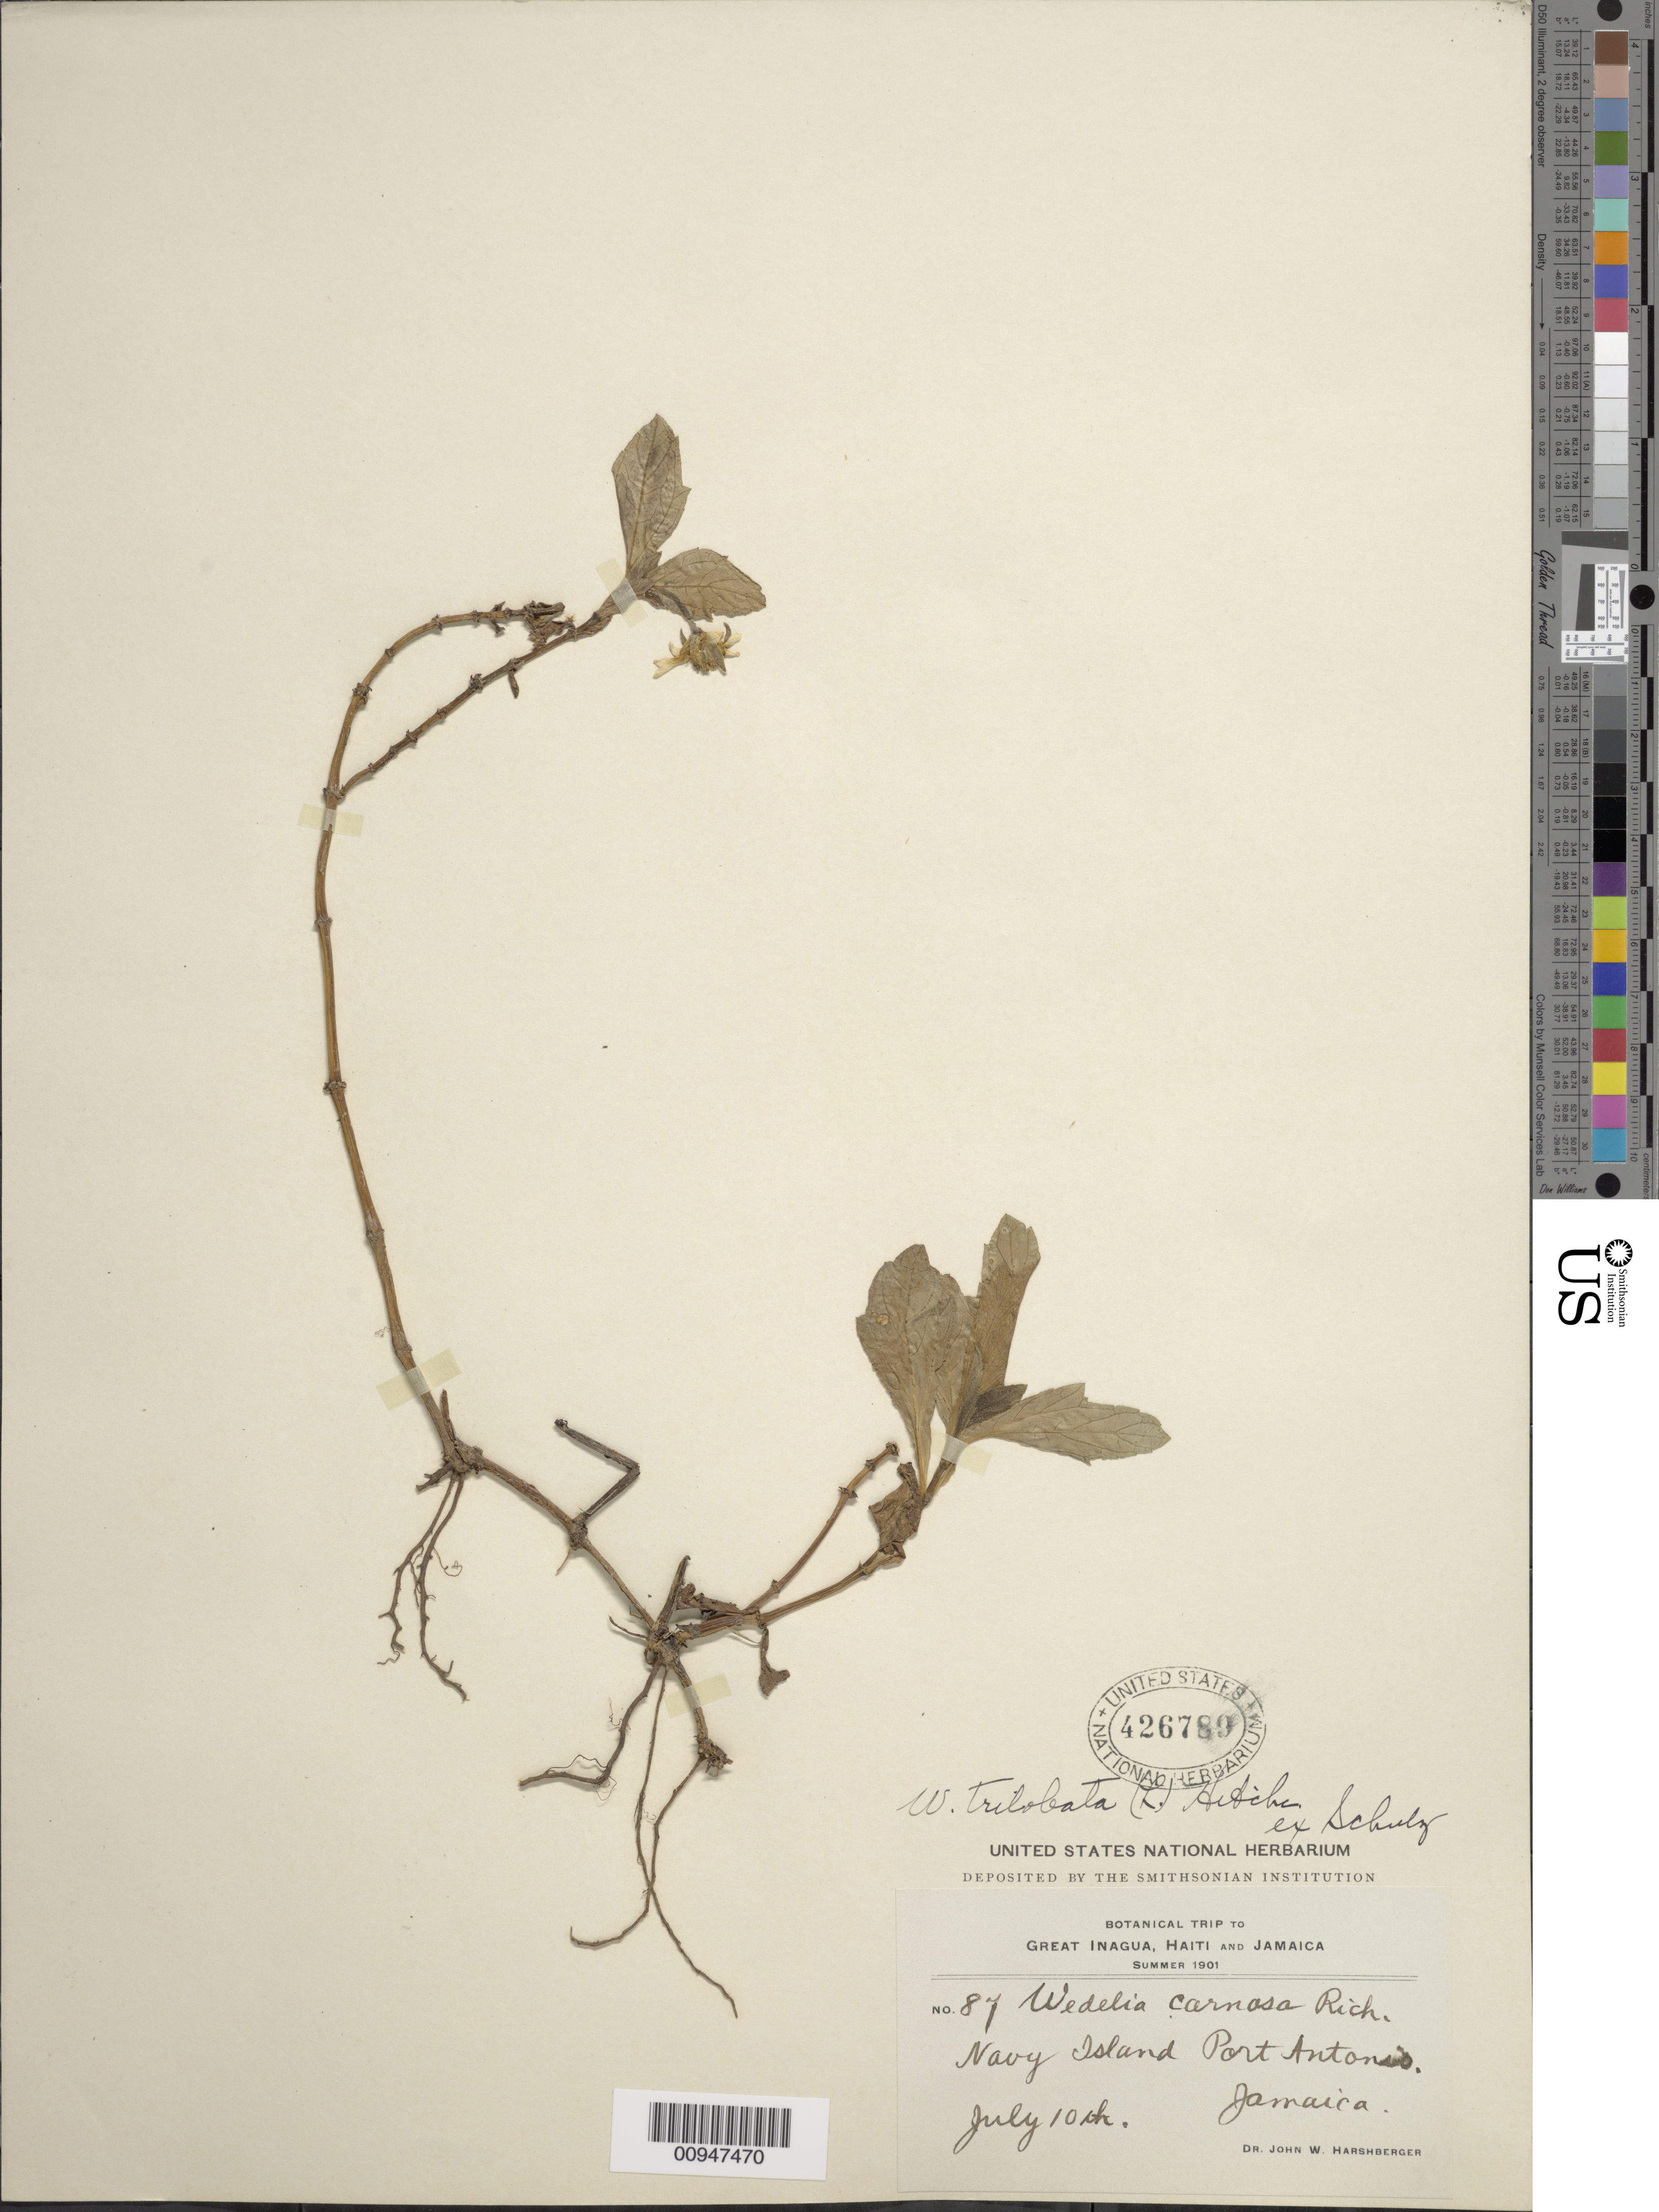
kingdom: Plantae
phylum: Tracheophyta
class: Magnoliopsida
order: Asterales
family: Asteraceae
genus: Sphagneticola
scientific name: Sphagneticola trilobata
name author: (L.) Pruski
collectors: J. W. Harshberger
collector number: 87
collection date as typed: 10 Jul 1901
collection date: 1901-07-10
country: Jamaica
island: Navy Island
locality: Navy Island, Port Antonio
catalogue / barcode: US 426789